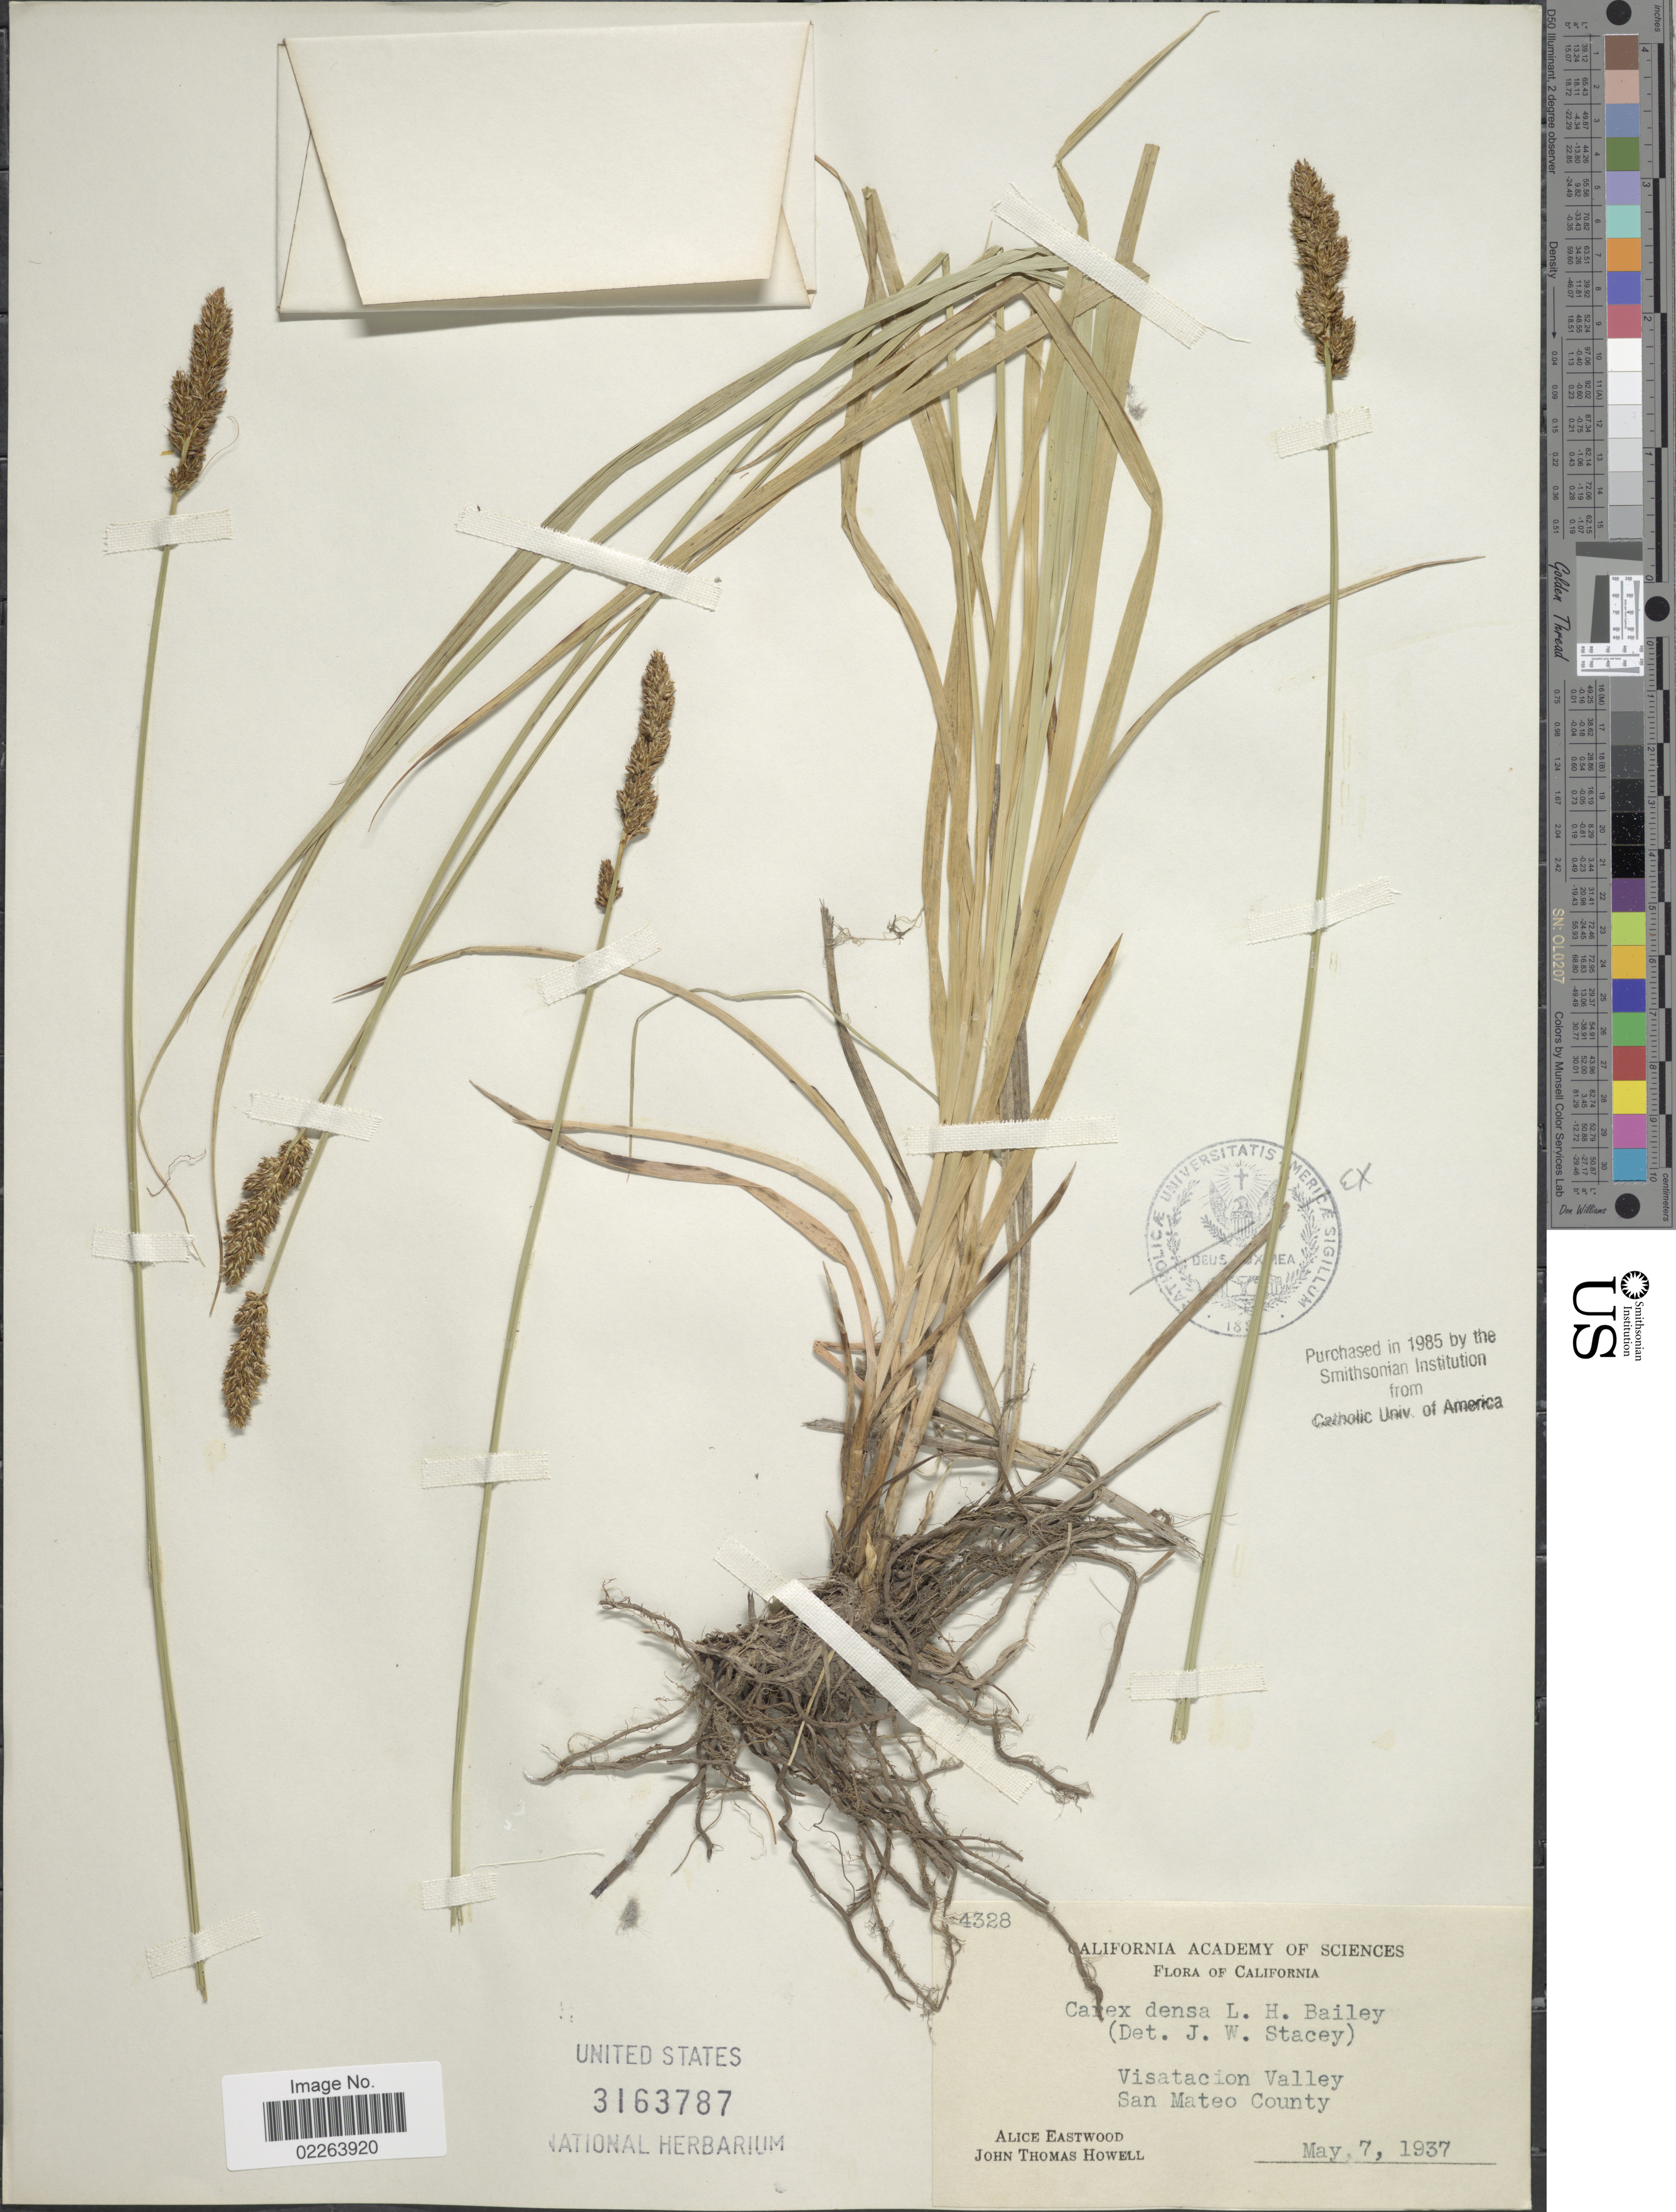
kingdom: Plantae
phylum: Tracheophyta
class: Liliopsida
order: Poales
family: Cyperaceae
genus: Carex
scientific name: Carex densa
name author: (L.H. Bailey) L.H. Bailey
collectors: A. Eastwood & J. T. Howell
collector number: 4328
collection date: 1937-05-07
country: United States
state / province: California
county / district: San Mateo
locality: Visatacion Valley San Mateo County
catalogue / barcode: US 3163787